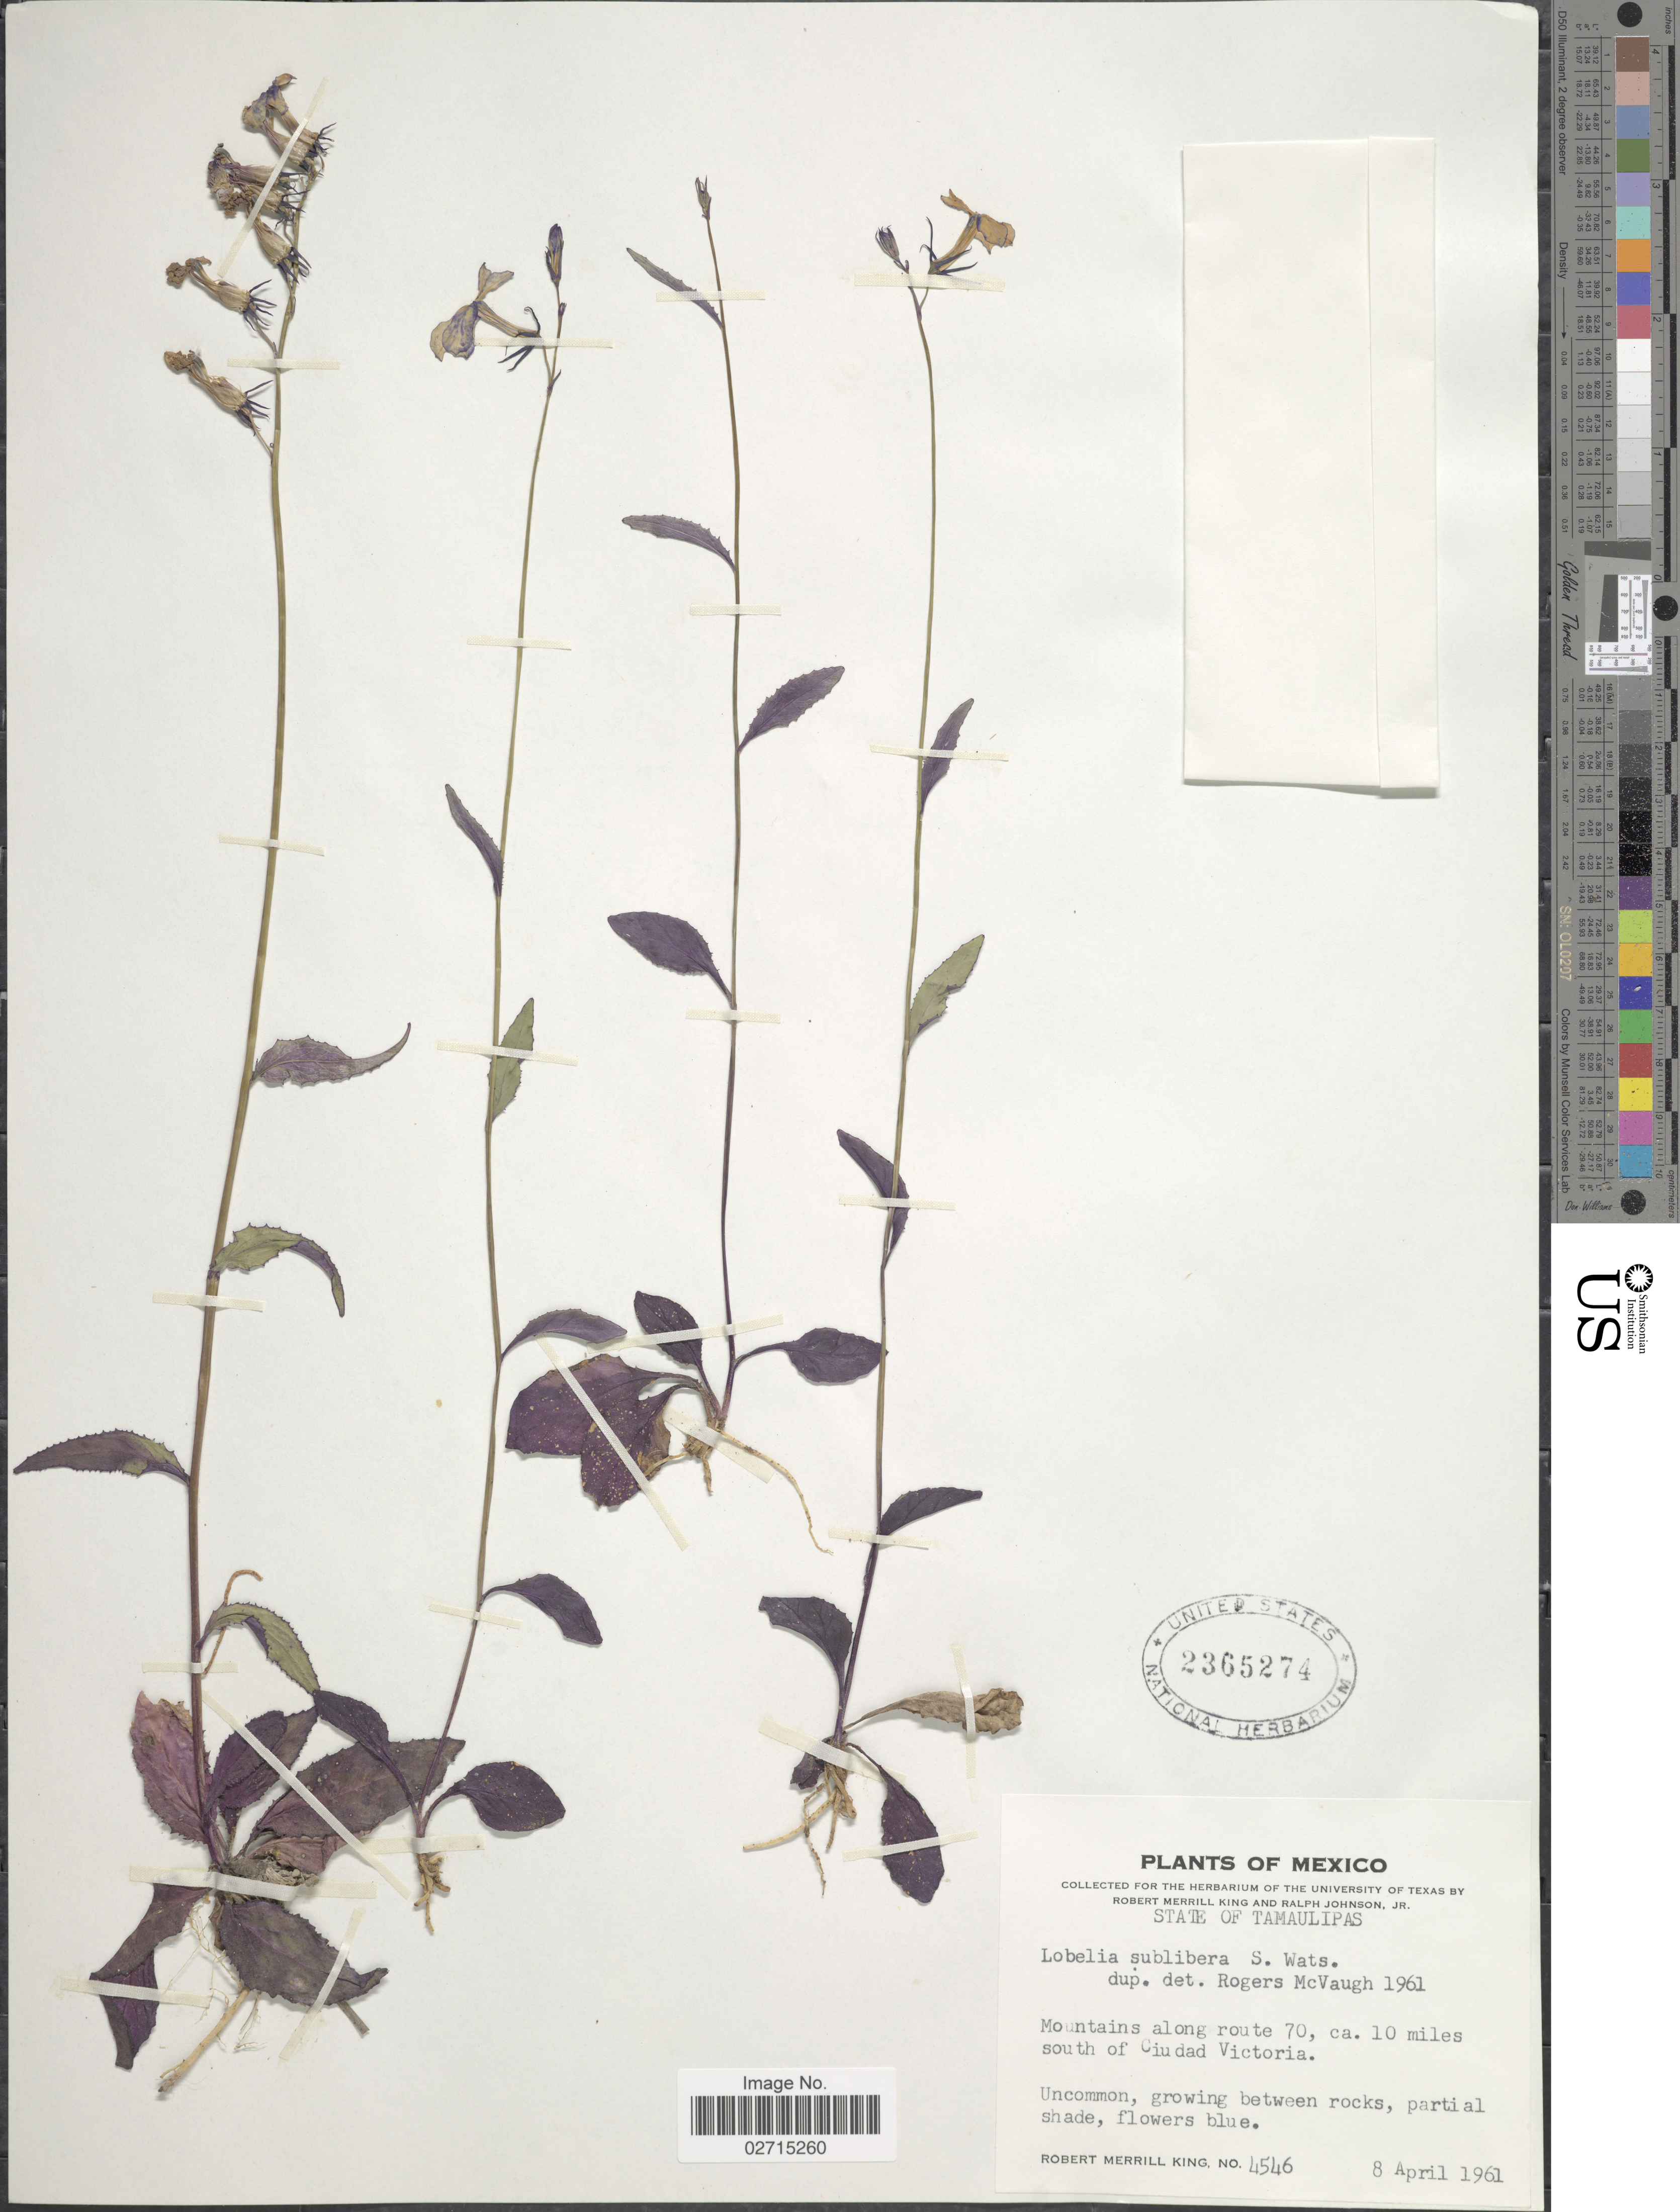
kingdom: Plantae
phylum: Tracheophyta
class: Magnoliopsida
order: Asterales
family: Campanulaceae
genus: Lobelia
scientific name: Lobelia sublibera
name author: S. Watson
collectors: R. M. King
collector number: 4546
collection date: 1961-04-08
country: Mexico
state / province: Tamaulipas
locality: Mountains along route 70, ca. 10 miles south of Ciudad Victoria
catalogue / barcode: US 2365274